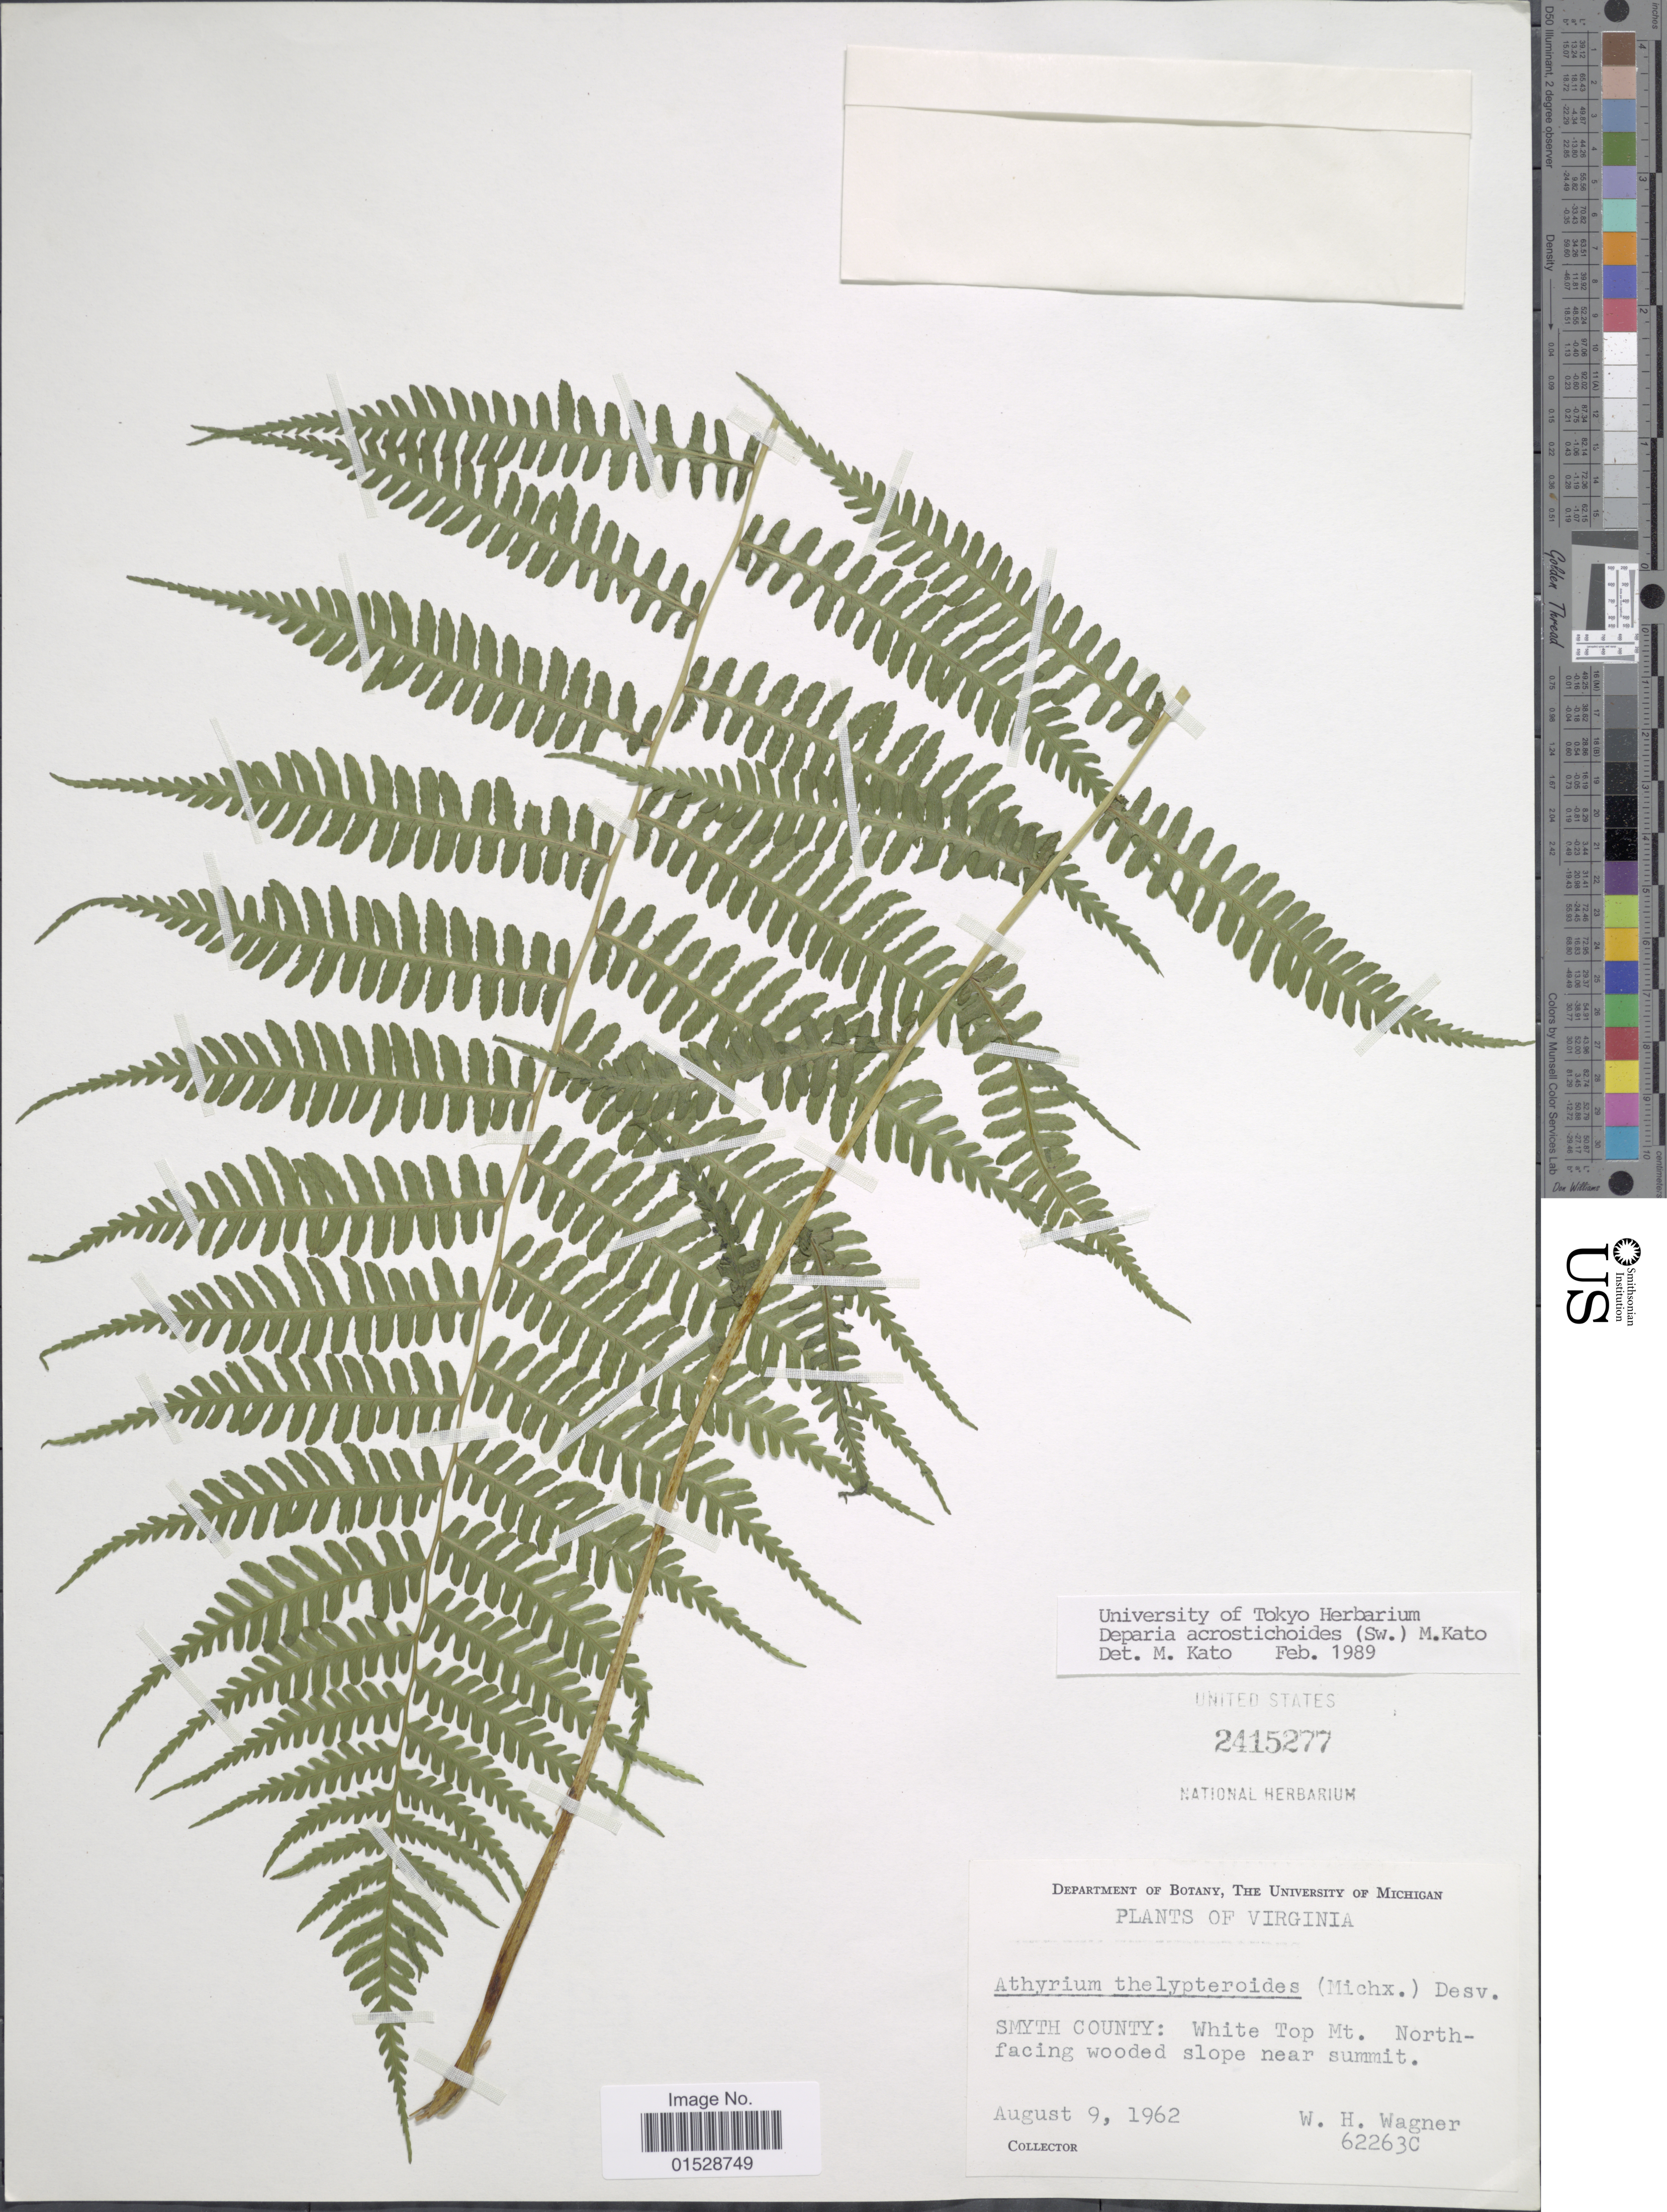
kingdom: Plantae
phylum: Tracheophyta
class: Polypodiopsida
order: Polypodiales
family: Athyriaceae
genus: Deparia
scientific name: Deparia acrostichoides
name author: (Sw.) M. Kato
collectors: W. H. Wagner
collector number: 62263C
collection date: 1962-08-09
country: United States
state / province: Virginia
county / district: Smyth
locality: Smyth County: White Top Mt., North-facing wooded slope near summit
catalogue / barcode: US 2415277